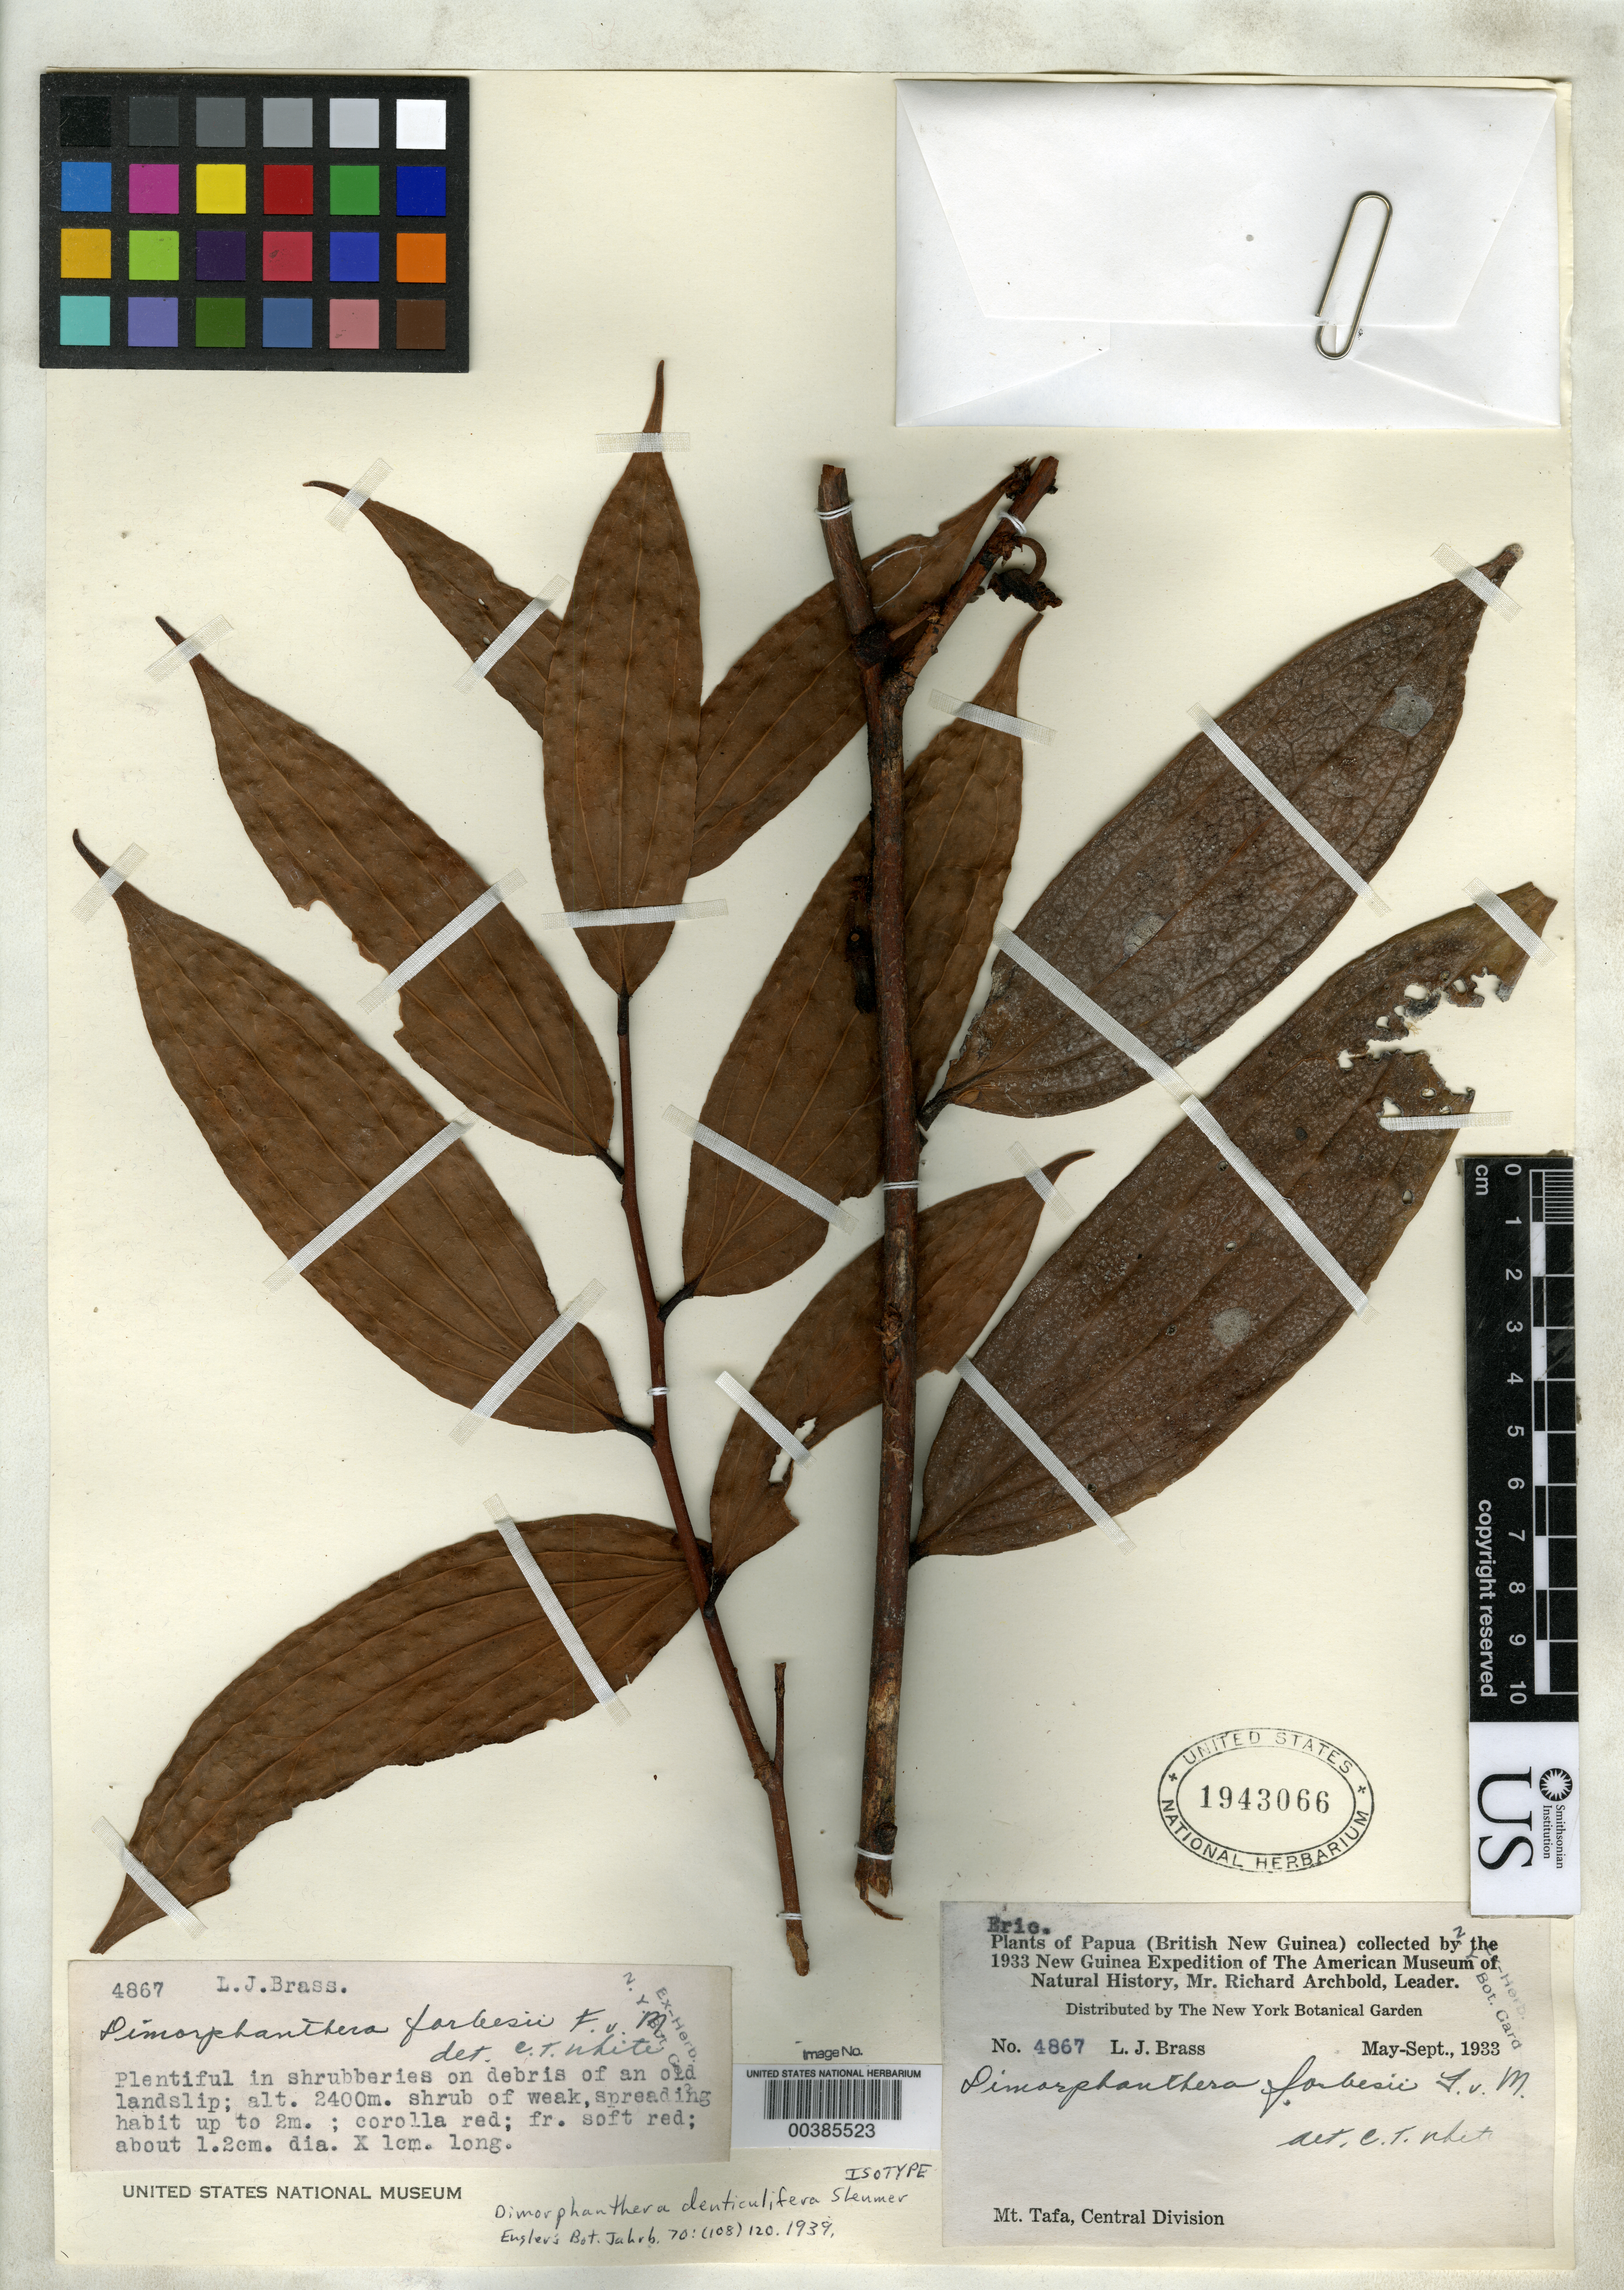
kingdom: Plantae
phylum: Tracheophyta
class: Magnoliopsida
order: Ericales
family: Ericaceae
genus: Dimorphanthera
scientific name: Dimorphanthera denticulifera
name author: Sleumer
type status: Isotype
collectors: L. J. Brass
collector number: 4867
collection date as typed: May 1933 to -- Sep 1933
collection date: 1933-05/1933-09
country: Papua New Guinea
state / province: Central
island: New Guinea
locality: Mount Tafa.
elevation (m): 2400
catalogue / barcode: US 1943066